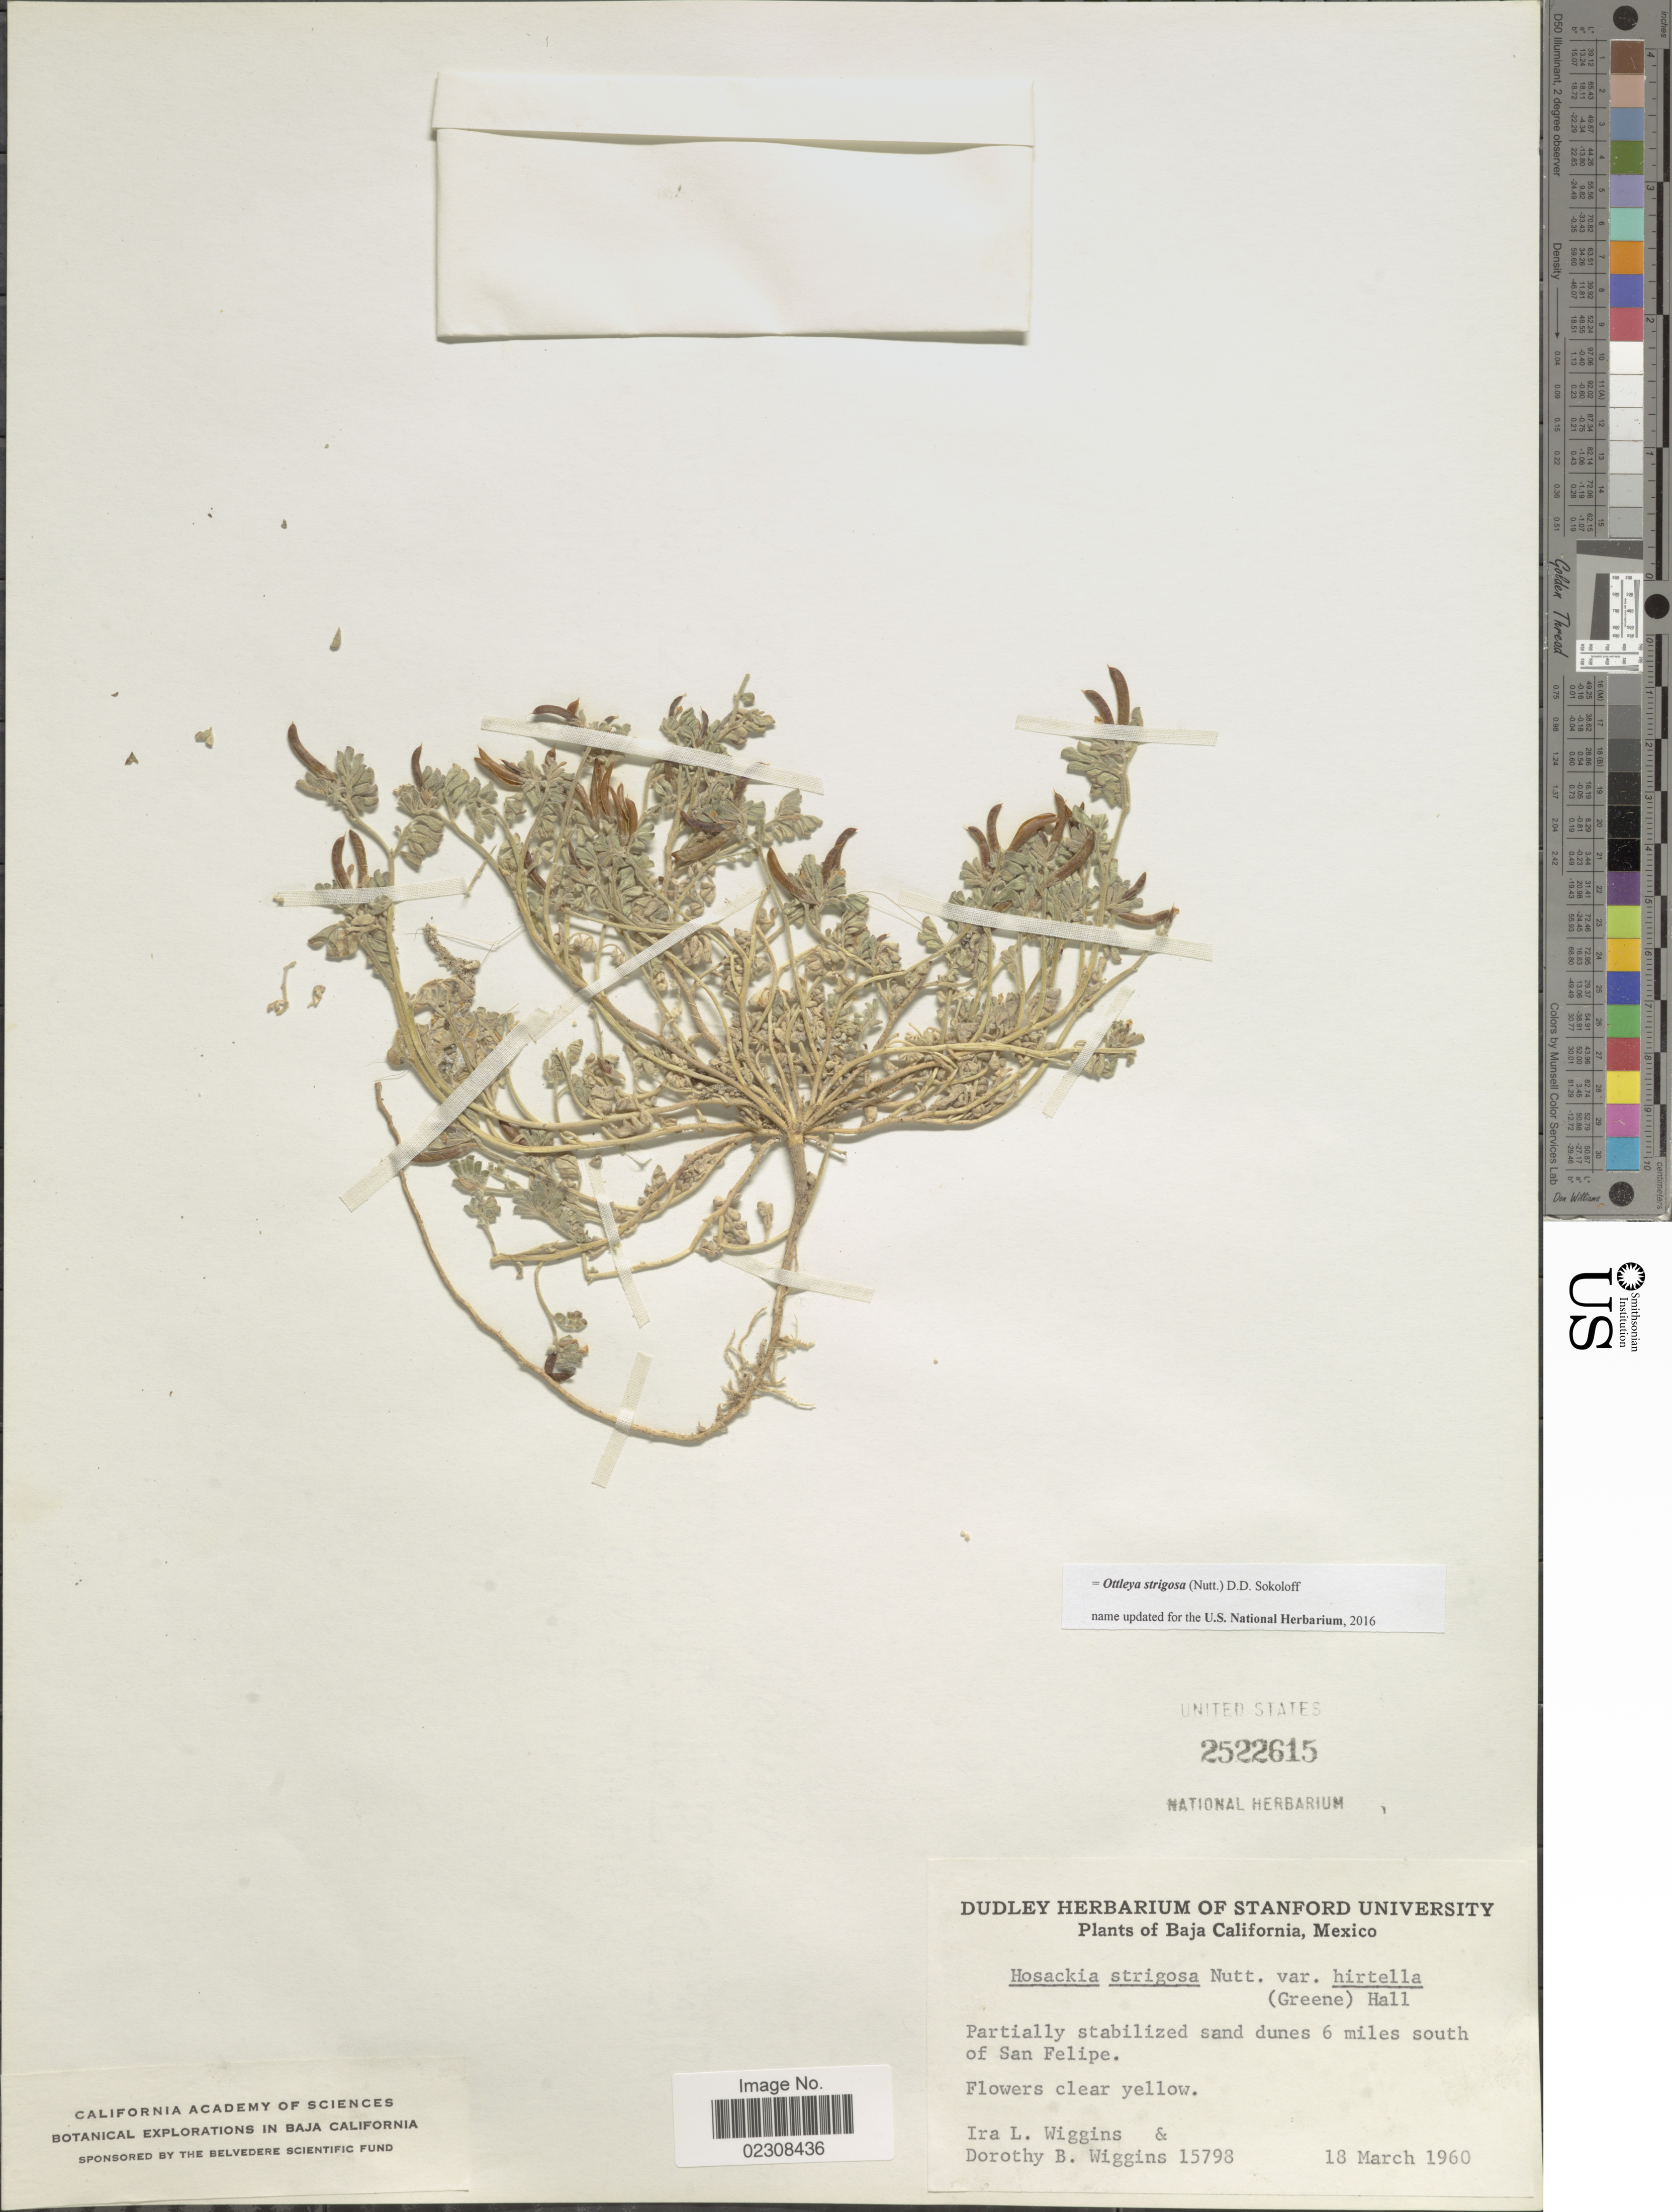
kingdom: Plantae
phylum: Tracheophyta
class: Magnoliopsida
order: Fabales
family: Fabaceae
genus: Ottleya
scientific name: Ottleya strigosa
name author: (Nutt.) D.D. Sokoloff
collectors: I. L. Wiggins & D. B. Wiggins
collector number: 15798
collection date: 1960-03-18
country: Mexico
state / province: Baja California Norte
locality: Partially stabilized sand dunes 6 miles south of San Felipe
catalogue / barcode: US 2522615